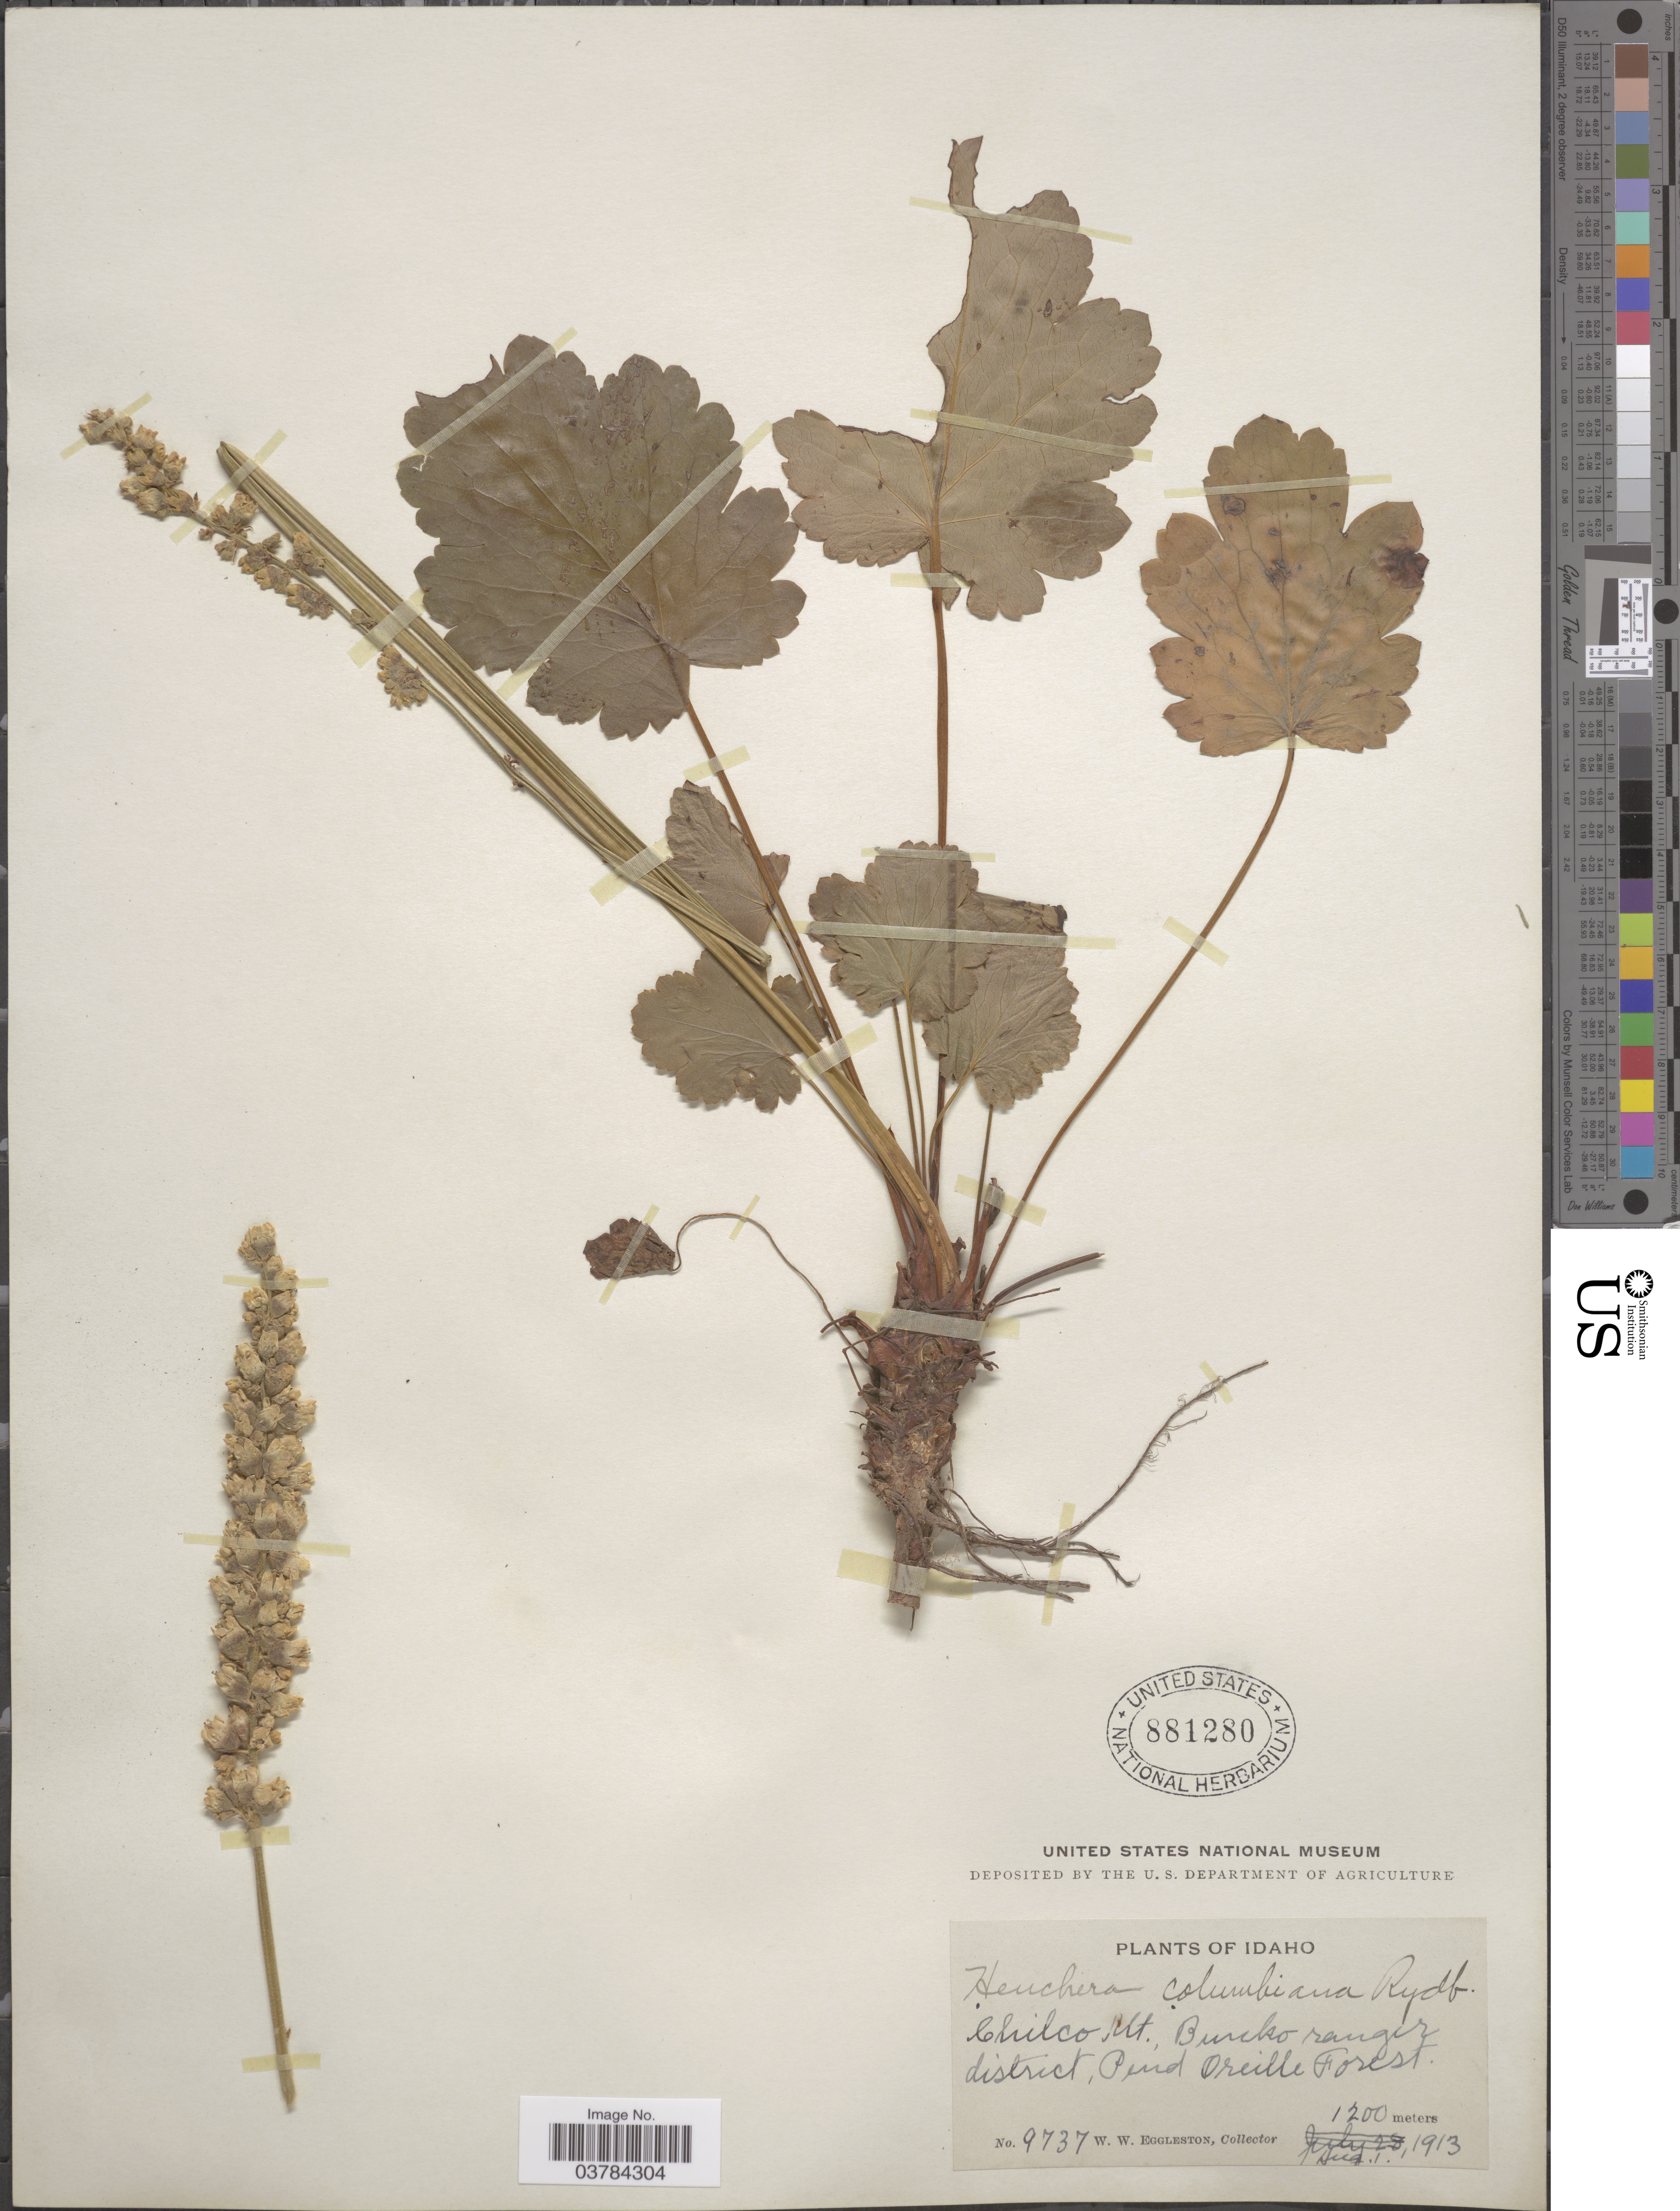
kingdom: Plantae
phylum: Tracheophyta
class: Magnoliopsida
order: Saxifragales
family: Saxifragaceae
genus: Heuchera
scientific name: Heuchera columbiana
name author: Rydb.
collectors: W. W. Eggleston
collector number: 9737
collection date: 1913-08-01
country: United States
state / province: Idaho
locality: Chilco Mt., Burcko ranger district, Pend Oreille Forest.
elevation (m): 1200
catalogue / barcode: US 881280